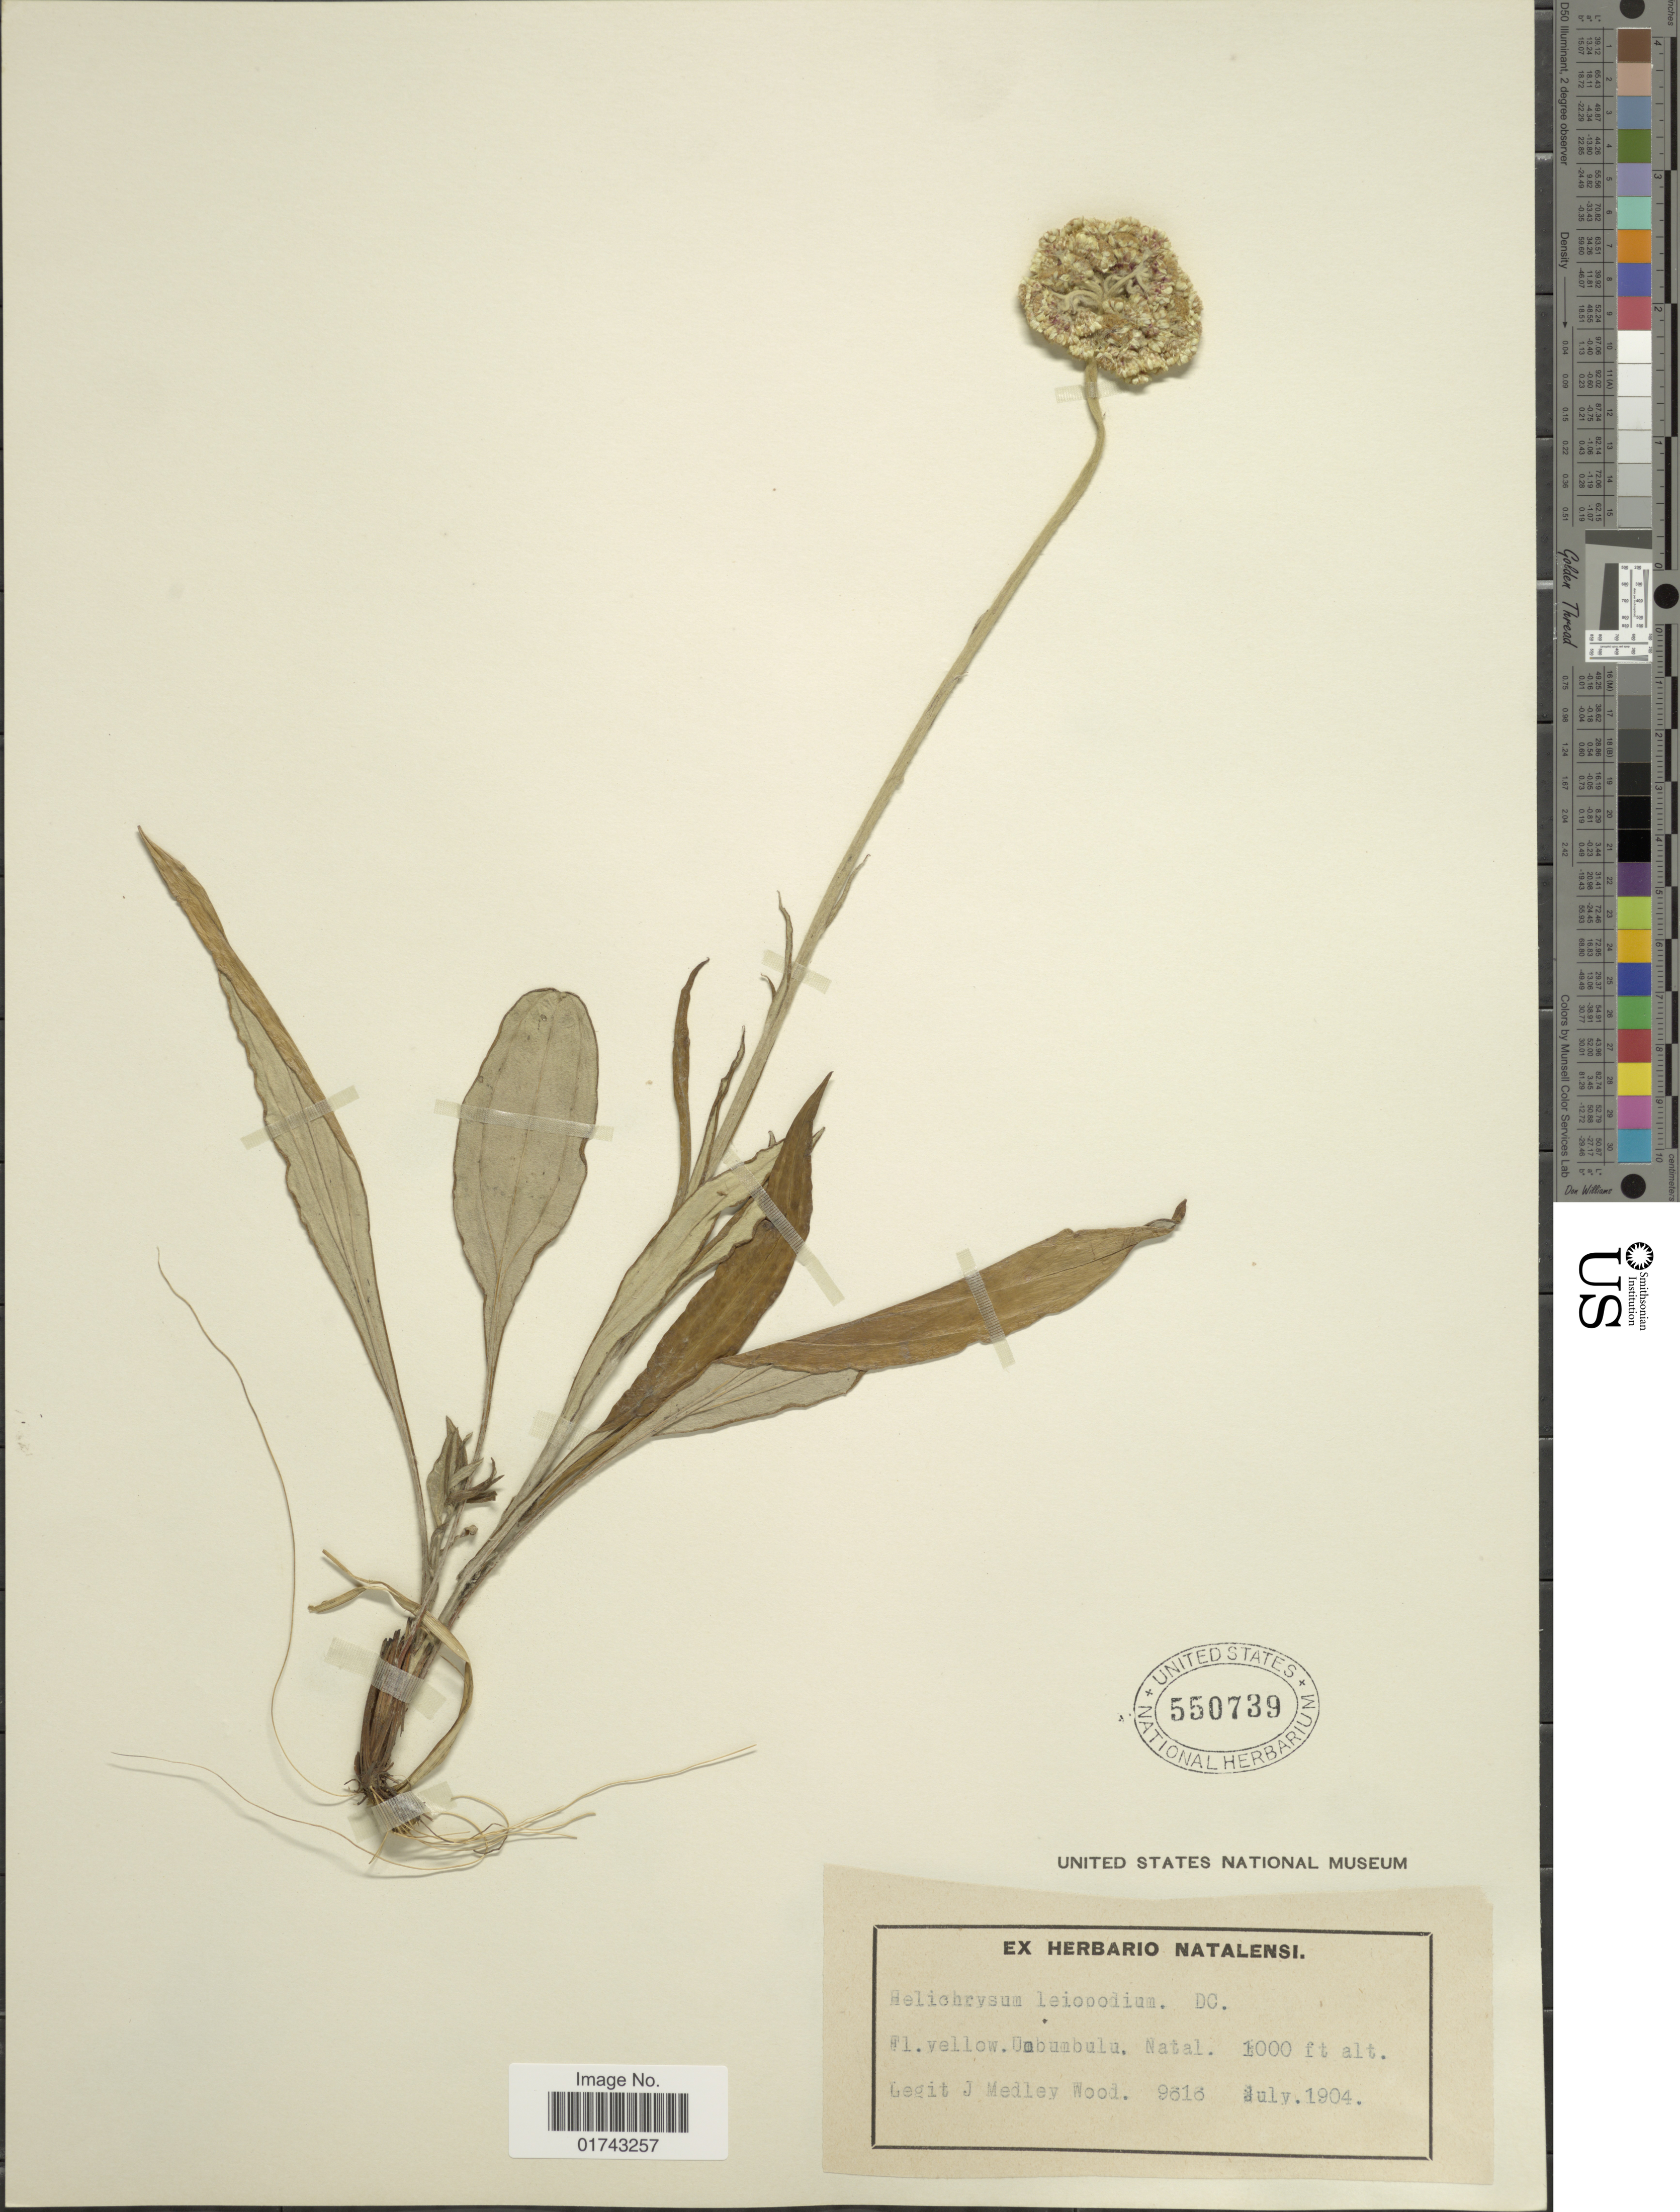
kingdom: Plantae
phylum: Tracheophyta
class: Magnoliopsida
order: Asterales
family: Asteraceae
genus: Helichrysum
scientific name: Helichrysum leiopodium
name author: DC.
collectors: J. M. Wood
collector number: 9616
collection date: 1904-07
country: South Africa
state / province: KwaZulu-Natal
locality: Fl. yellow. Uobumbulu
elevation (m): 305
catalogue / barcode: US 550739